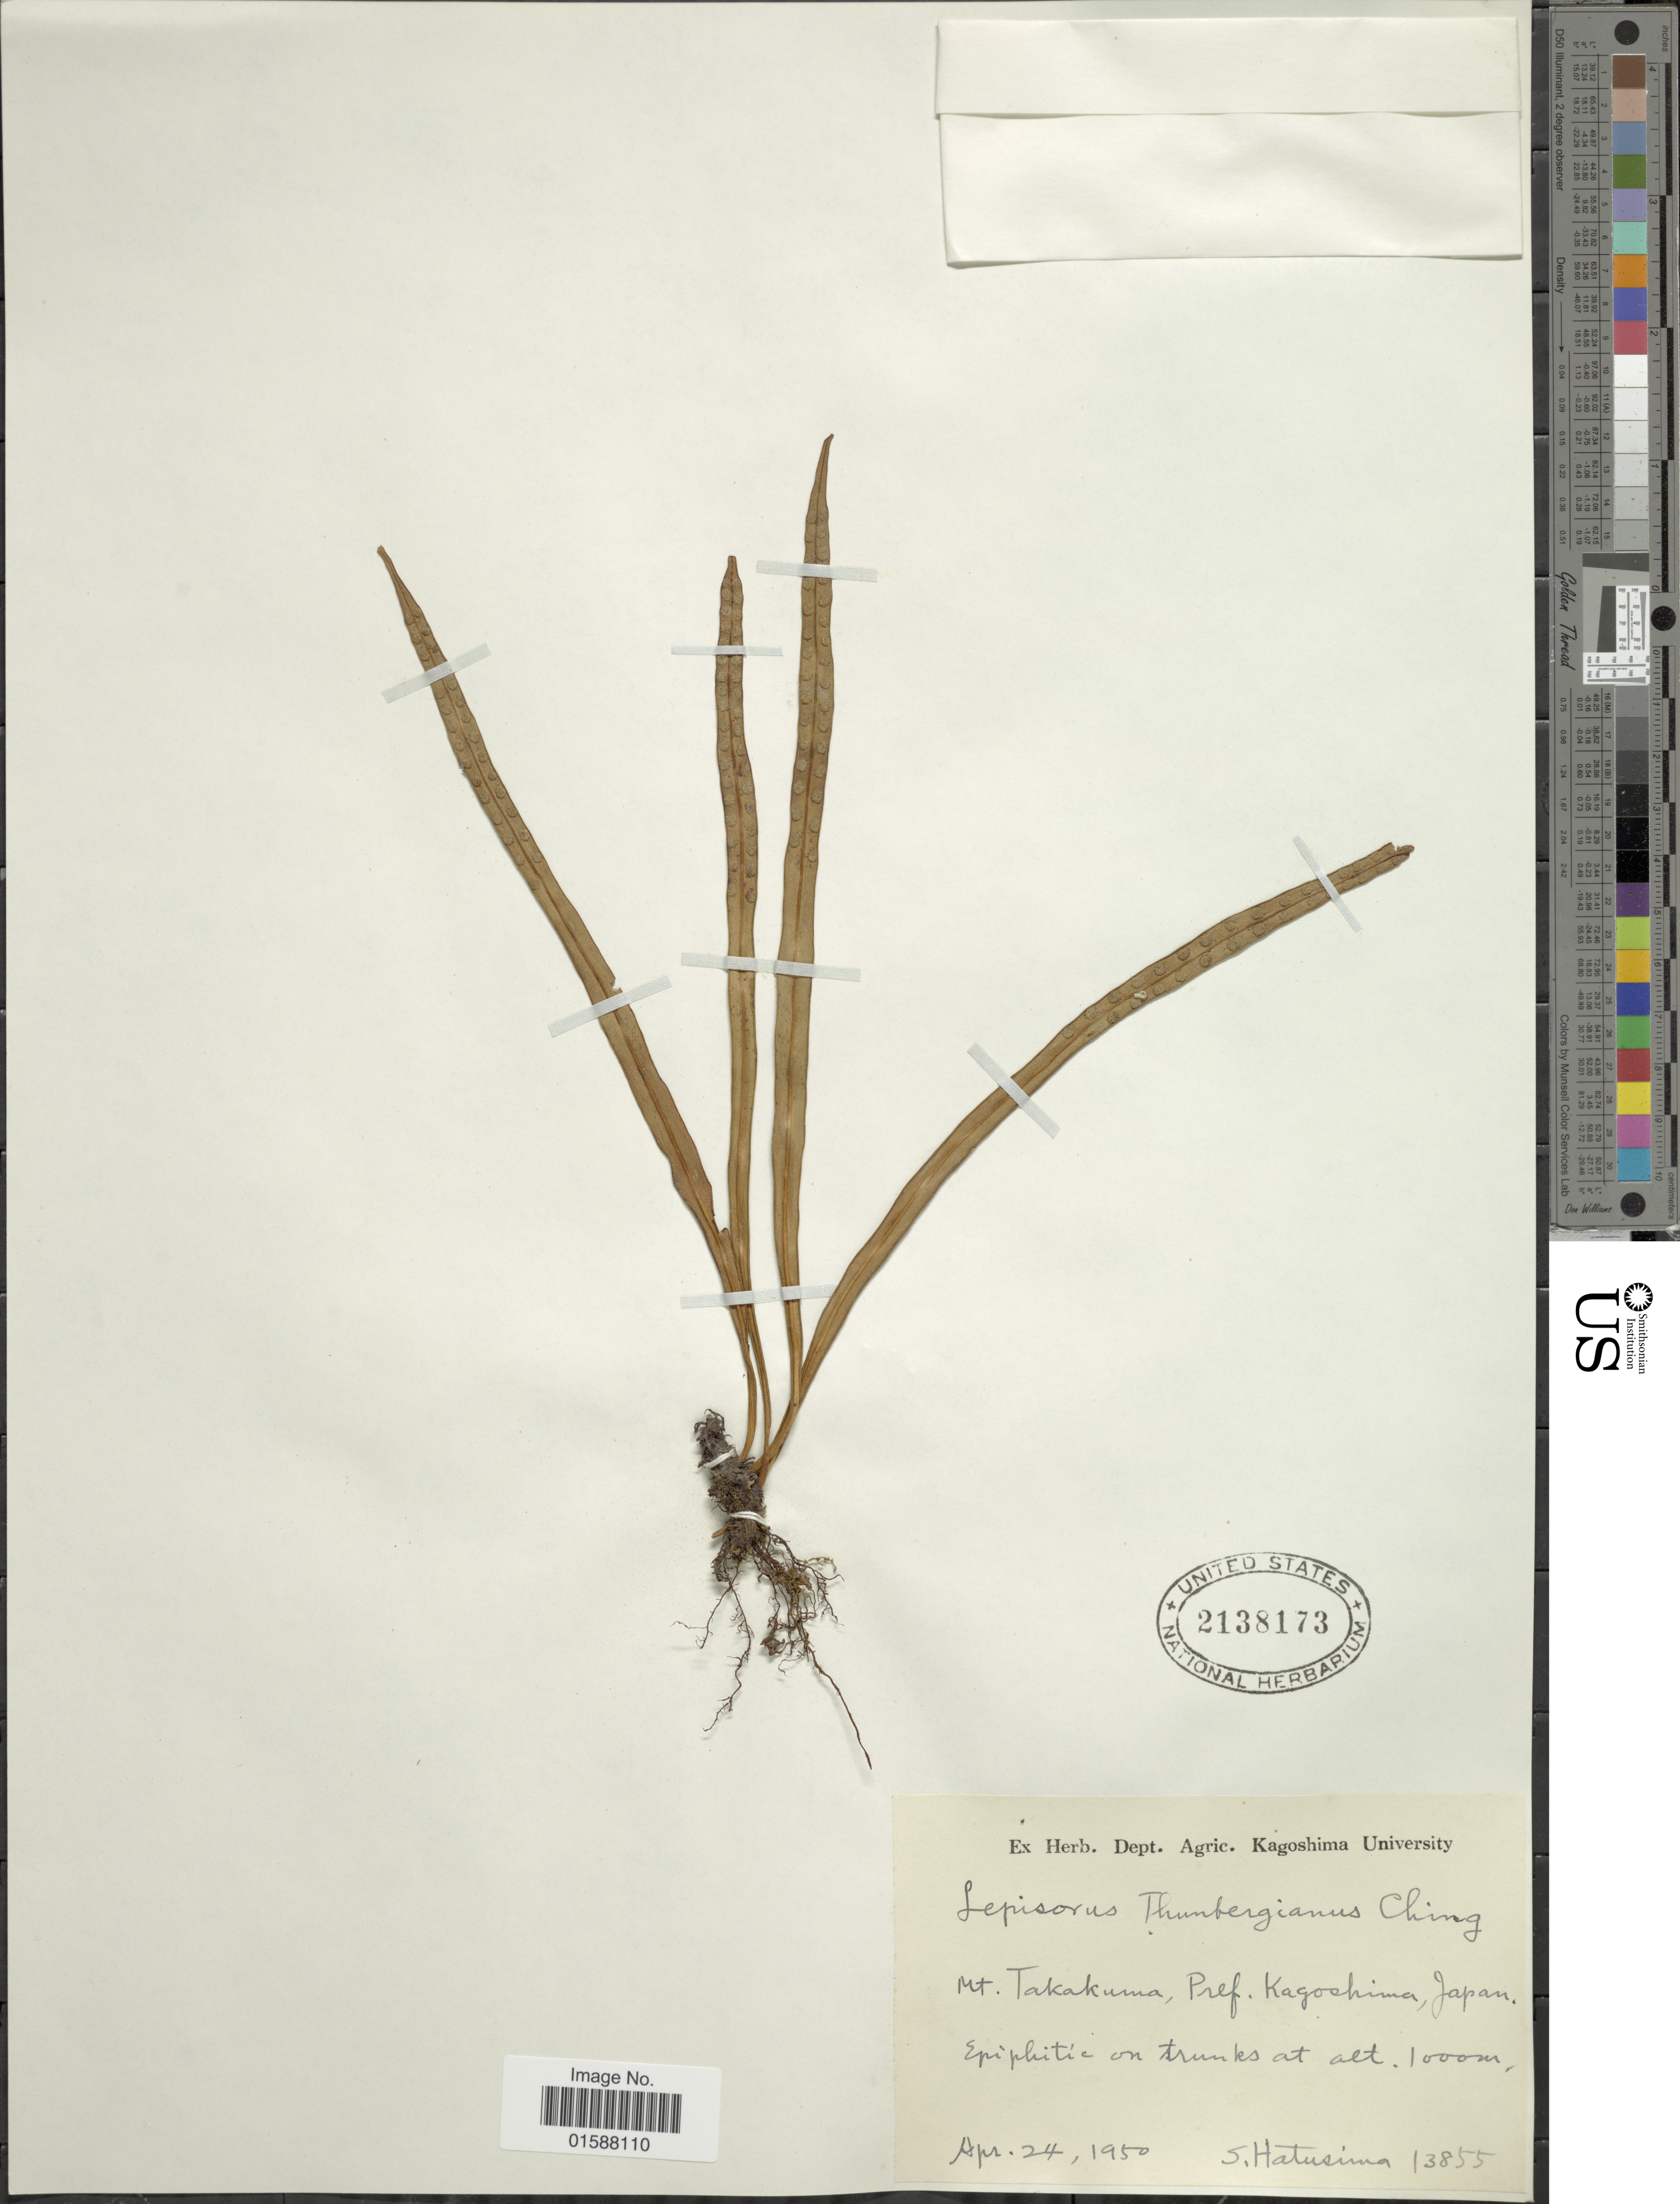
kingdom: Plantae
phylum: Tracheophyta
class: Polypodiopsida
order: Polypodiales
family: Polypodiaceae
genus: Lepisorus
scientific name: Lepisorus thunbergianus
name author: (Kaulf.) Ching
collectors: S. Hatusima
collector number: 13855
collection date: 1950-04-24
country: Japan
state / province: Kagosima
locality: Mt. Takakuma, Pref. Kagoshima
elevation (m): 1000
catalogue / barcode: US 2138173